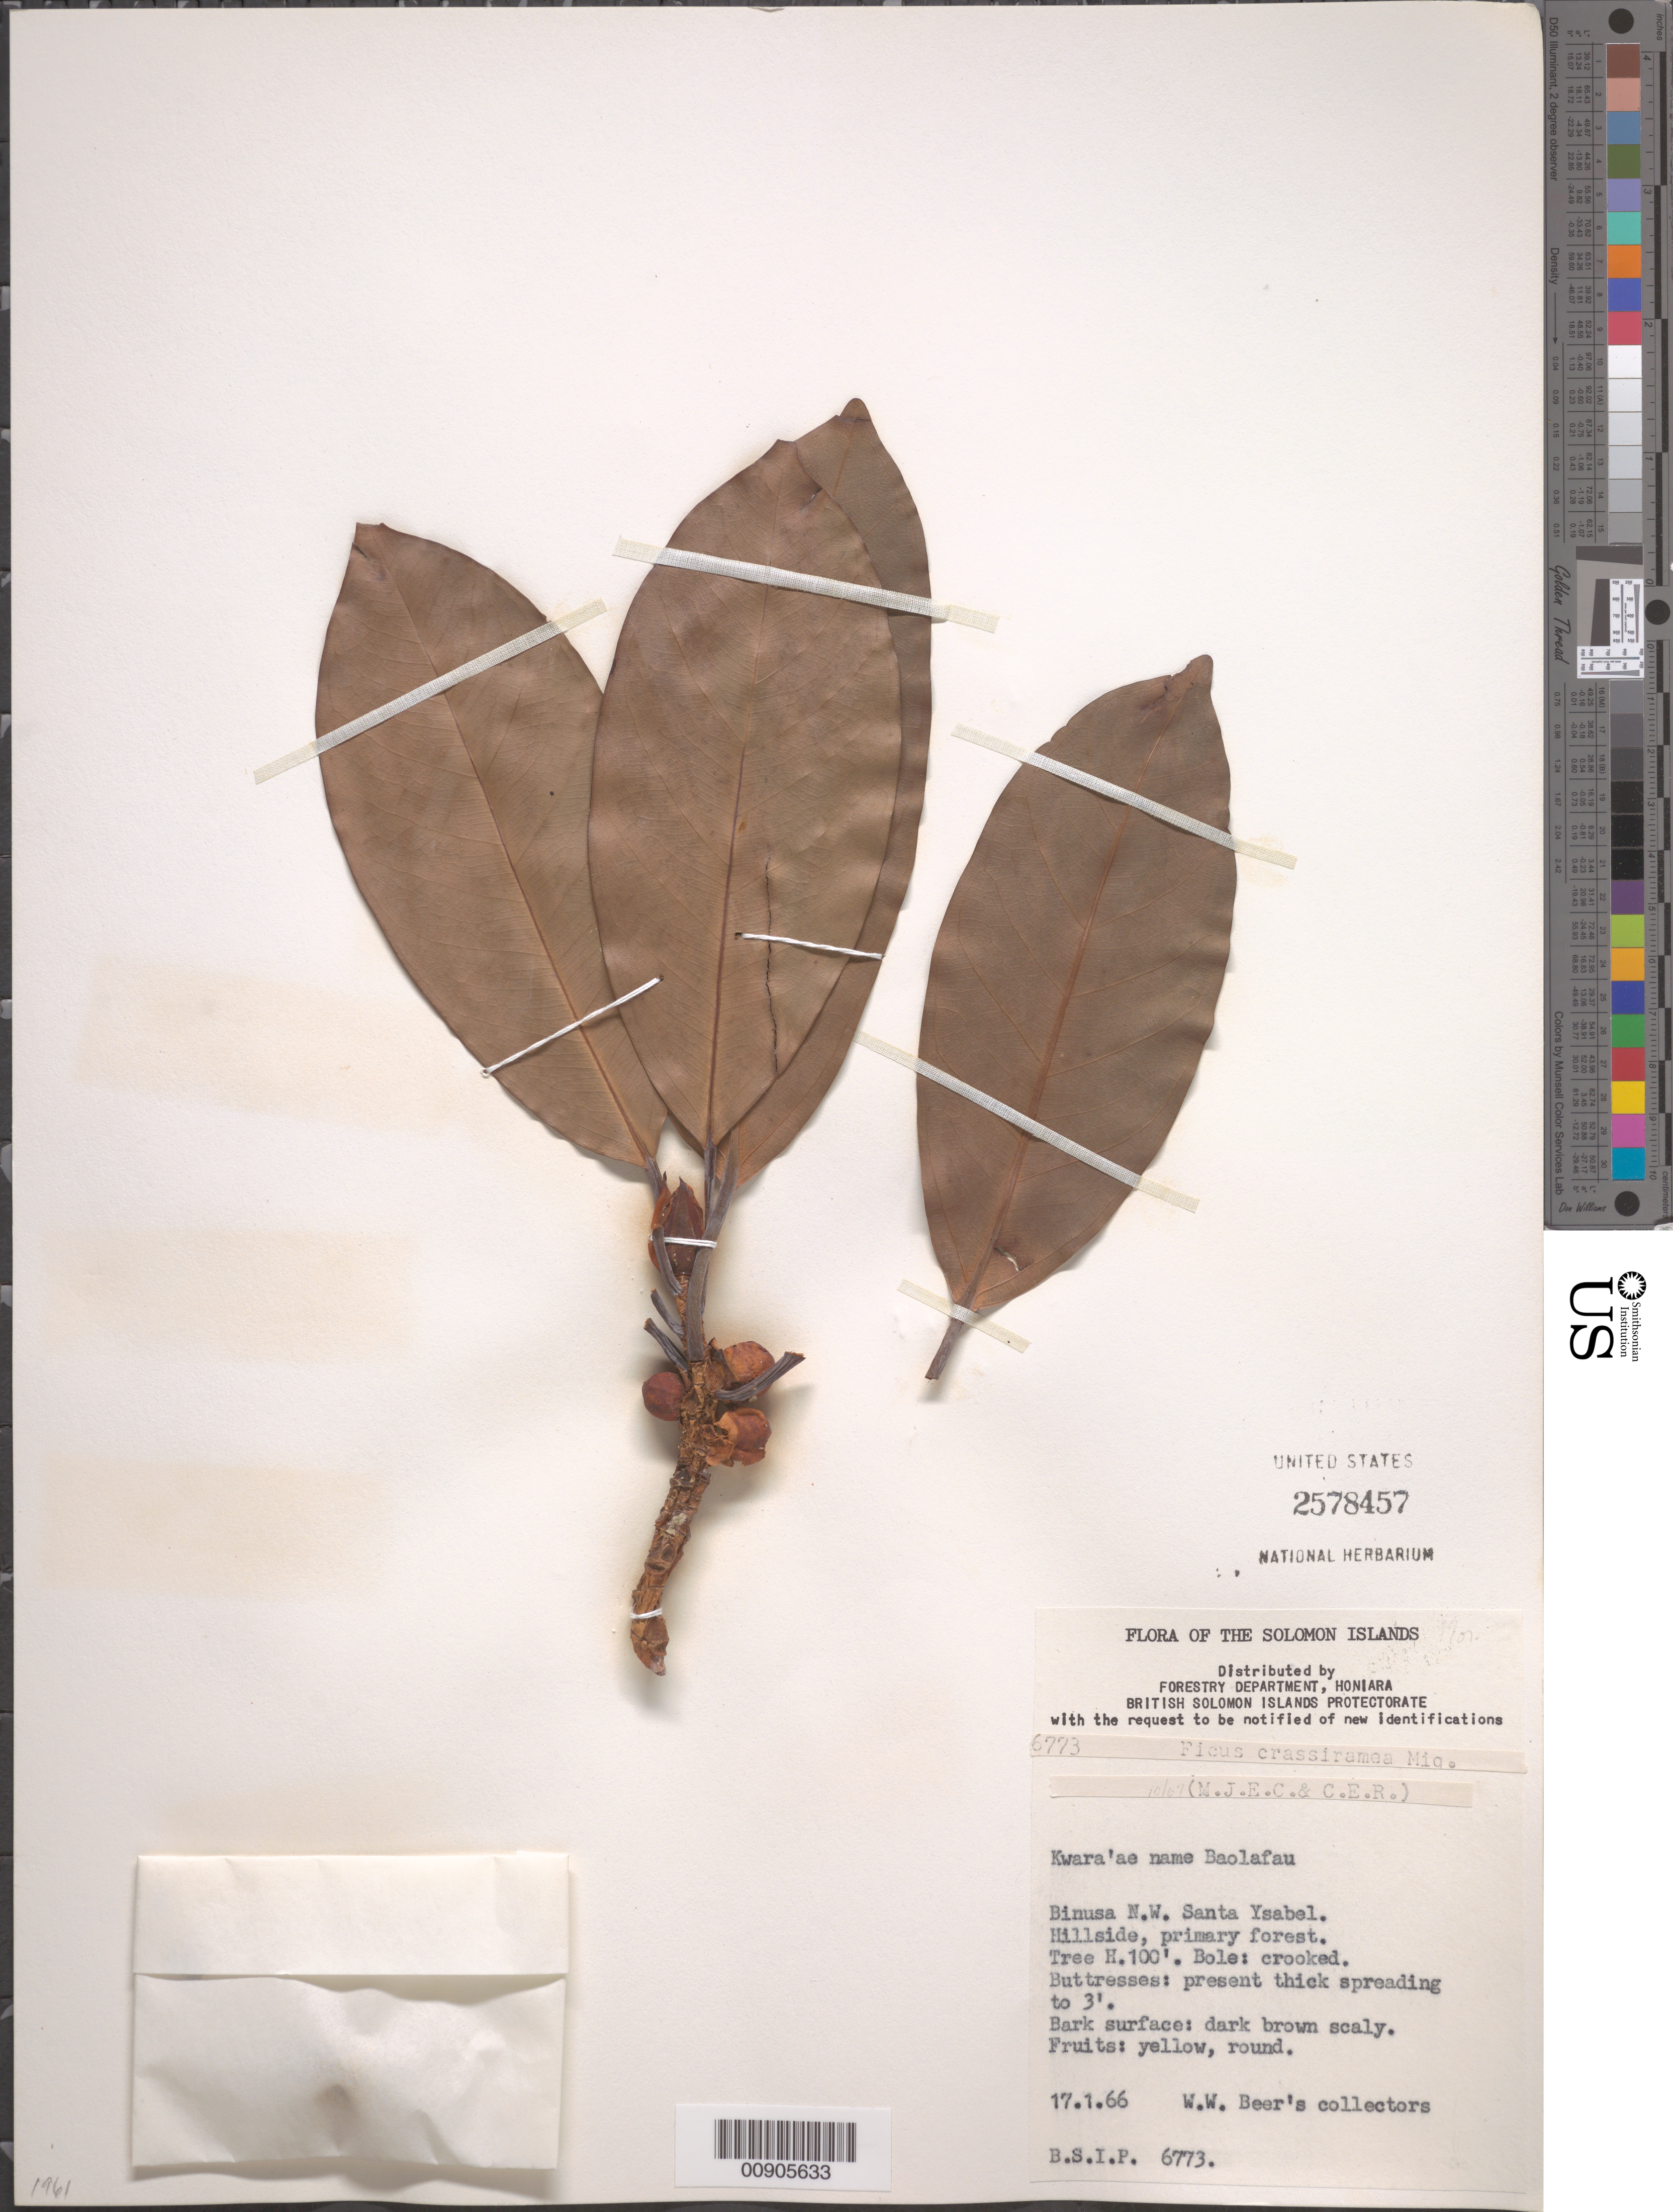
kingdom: Plantae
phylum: Tracheophyta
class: Magnoliopsida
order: Rosales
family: Moraceae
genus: Ficus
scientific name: Ficus crassiramea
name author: Miq.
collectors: W. Beer's Collectors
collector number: BSIP 6773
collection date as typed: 17 Jan 1966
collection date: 1966-01-17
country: Solomon Islands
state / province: Isabel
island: Santa Isabel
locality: Binusa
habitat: Primary forest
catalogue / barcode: US 2578457